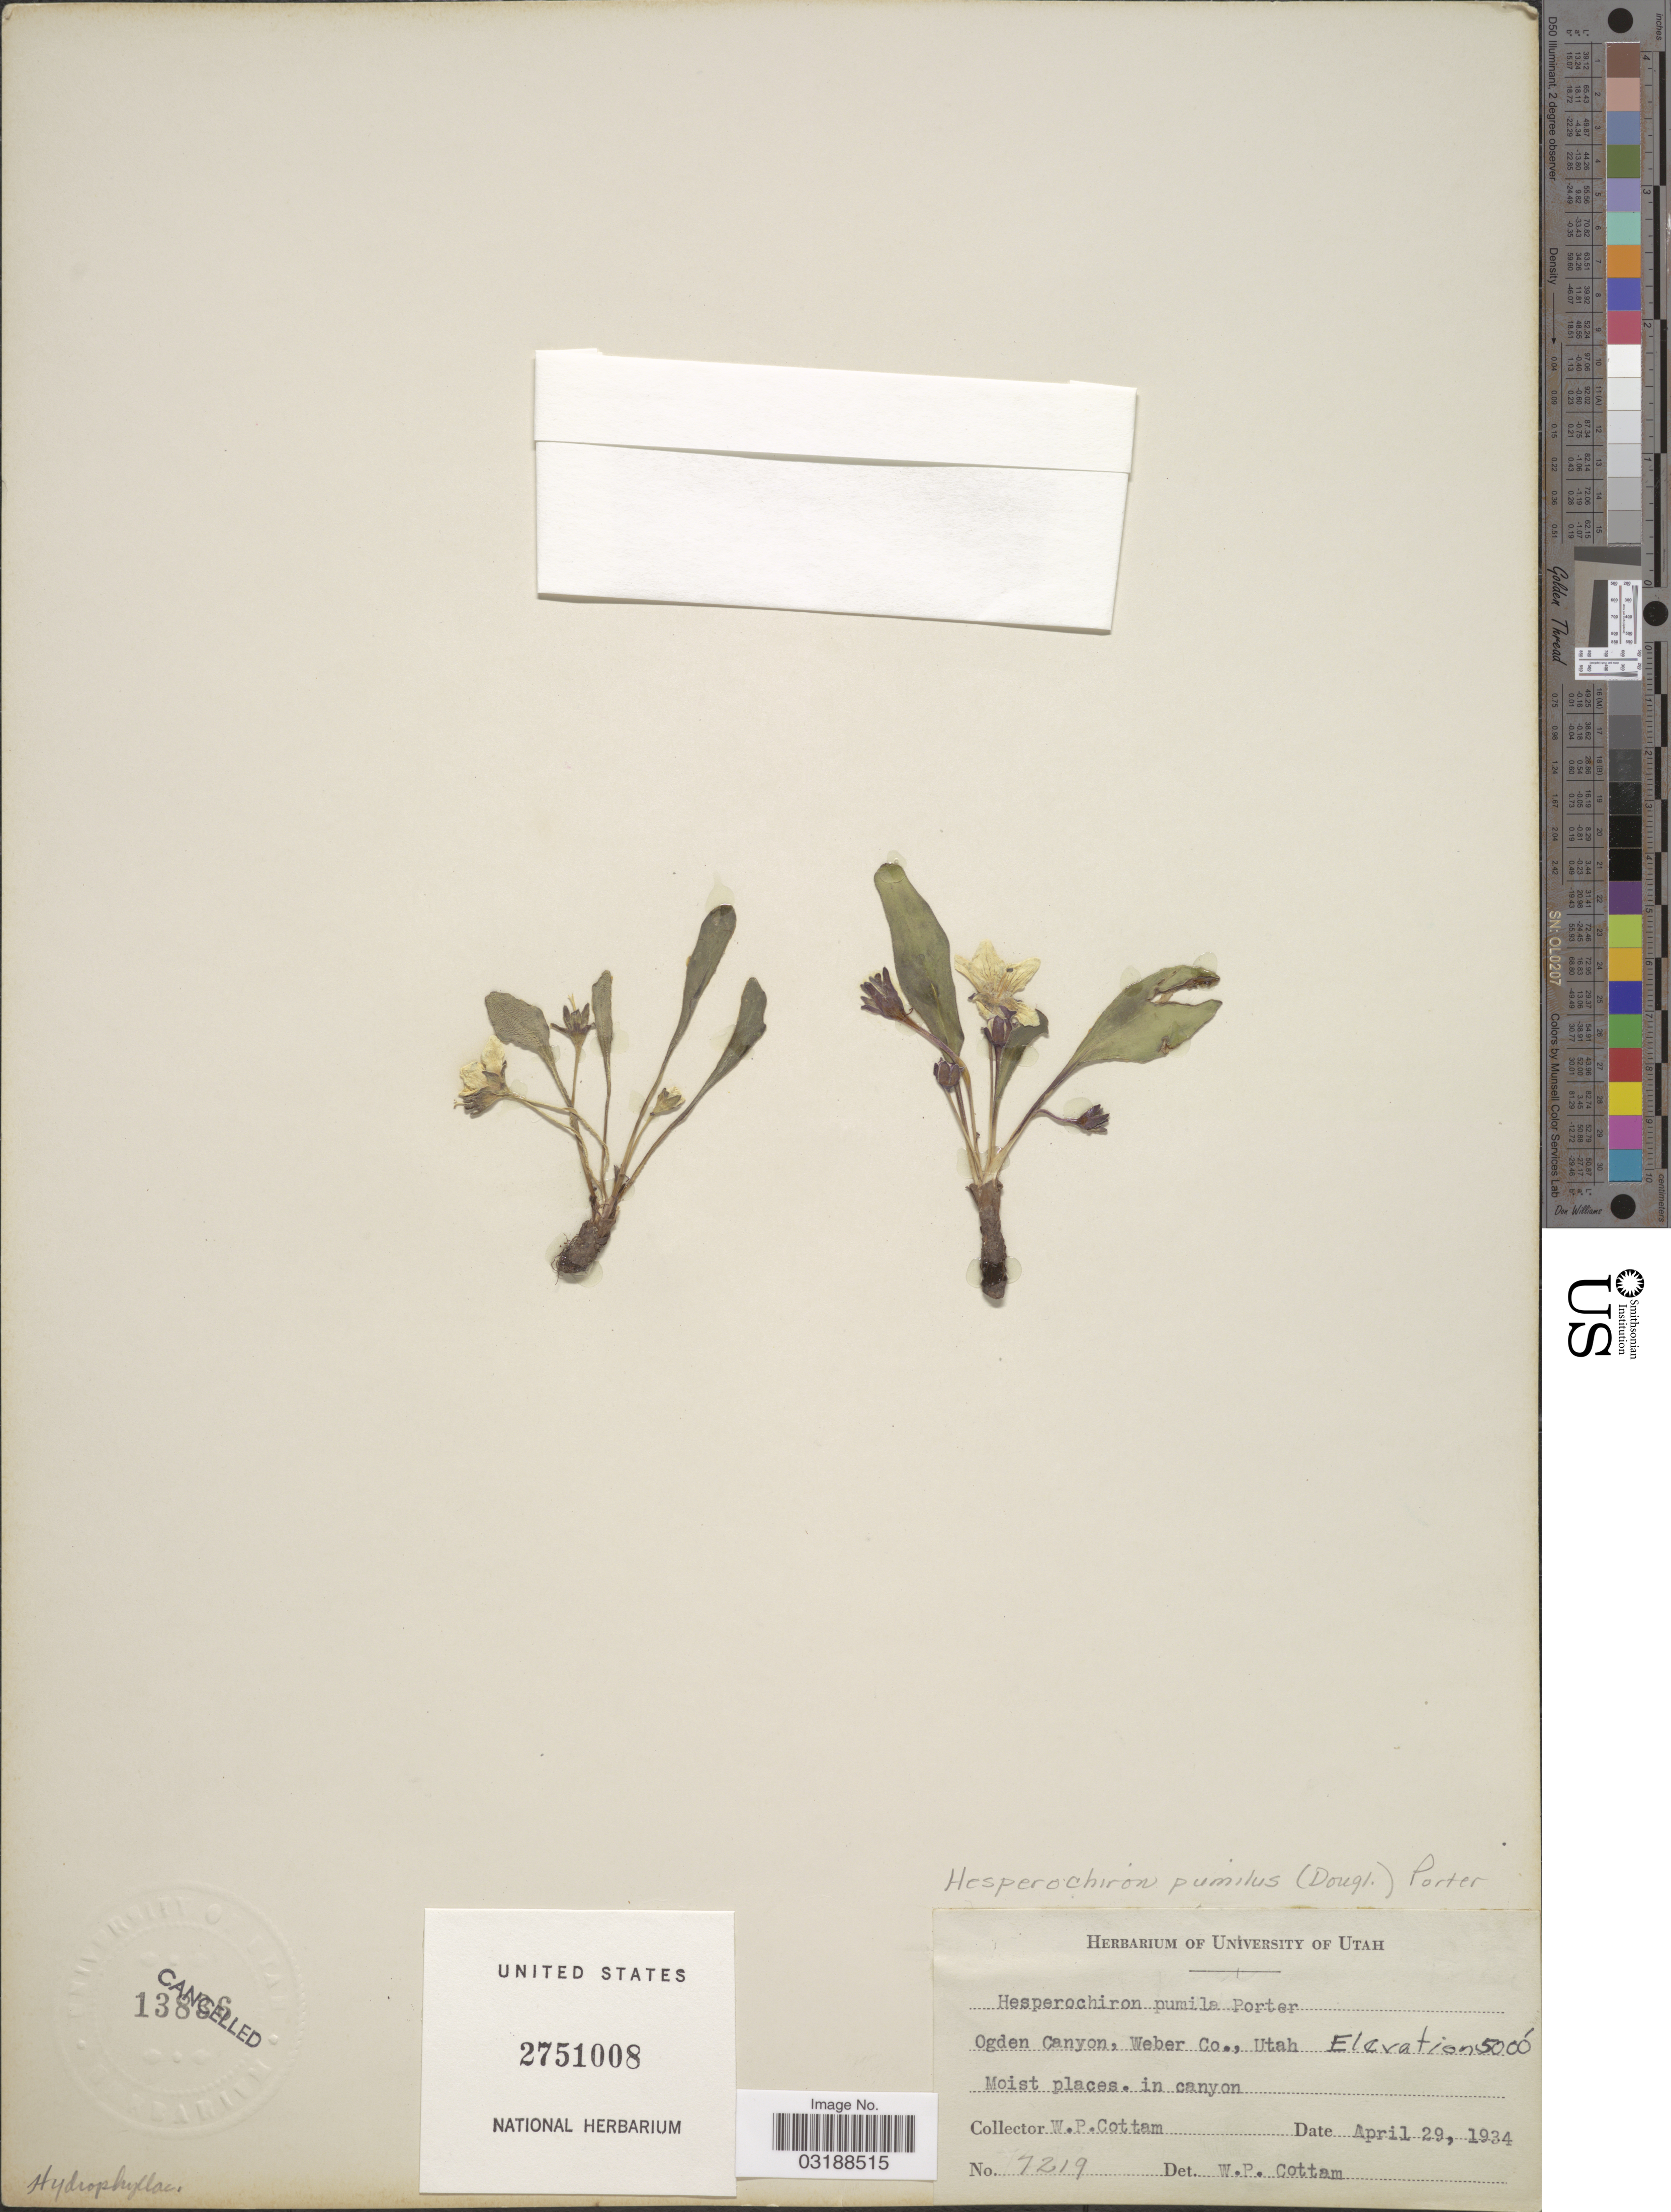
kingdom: Plantae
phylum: Tracheophyta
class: Magnoliopsida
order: Boraginales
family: Hydrophyllaceae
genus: Hesperochiron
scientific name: Hesperochiron pumilus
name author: (Griseb.) Porter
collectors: W. Cottam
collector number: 7219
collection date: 1934-04-29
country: United States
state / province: Utah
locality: Ogden Canyon, Weber Co.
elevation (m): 1524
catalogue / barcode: US 2751008